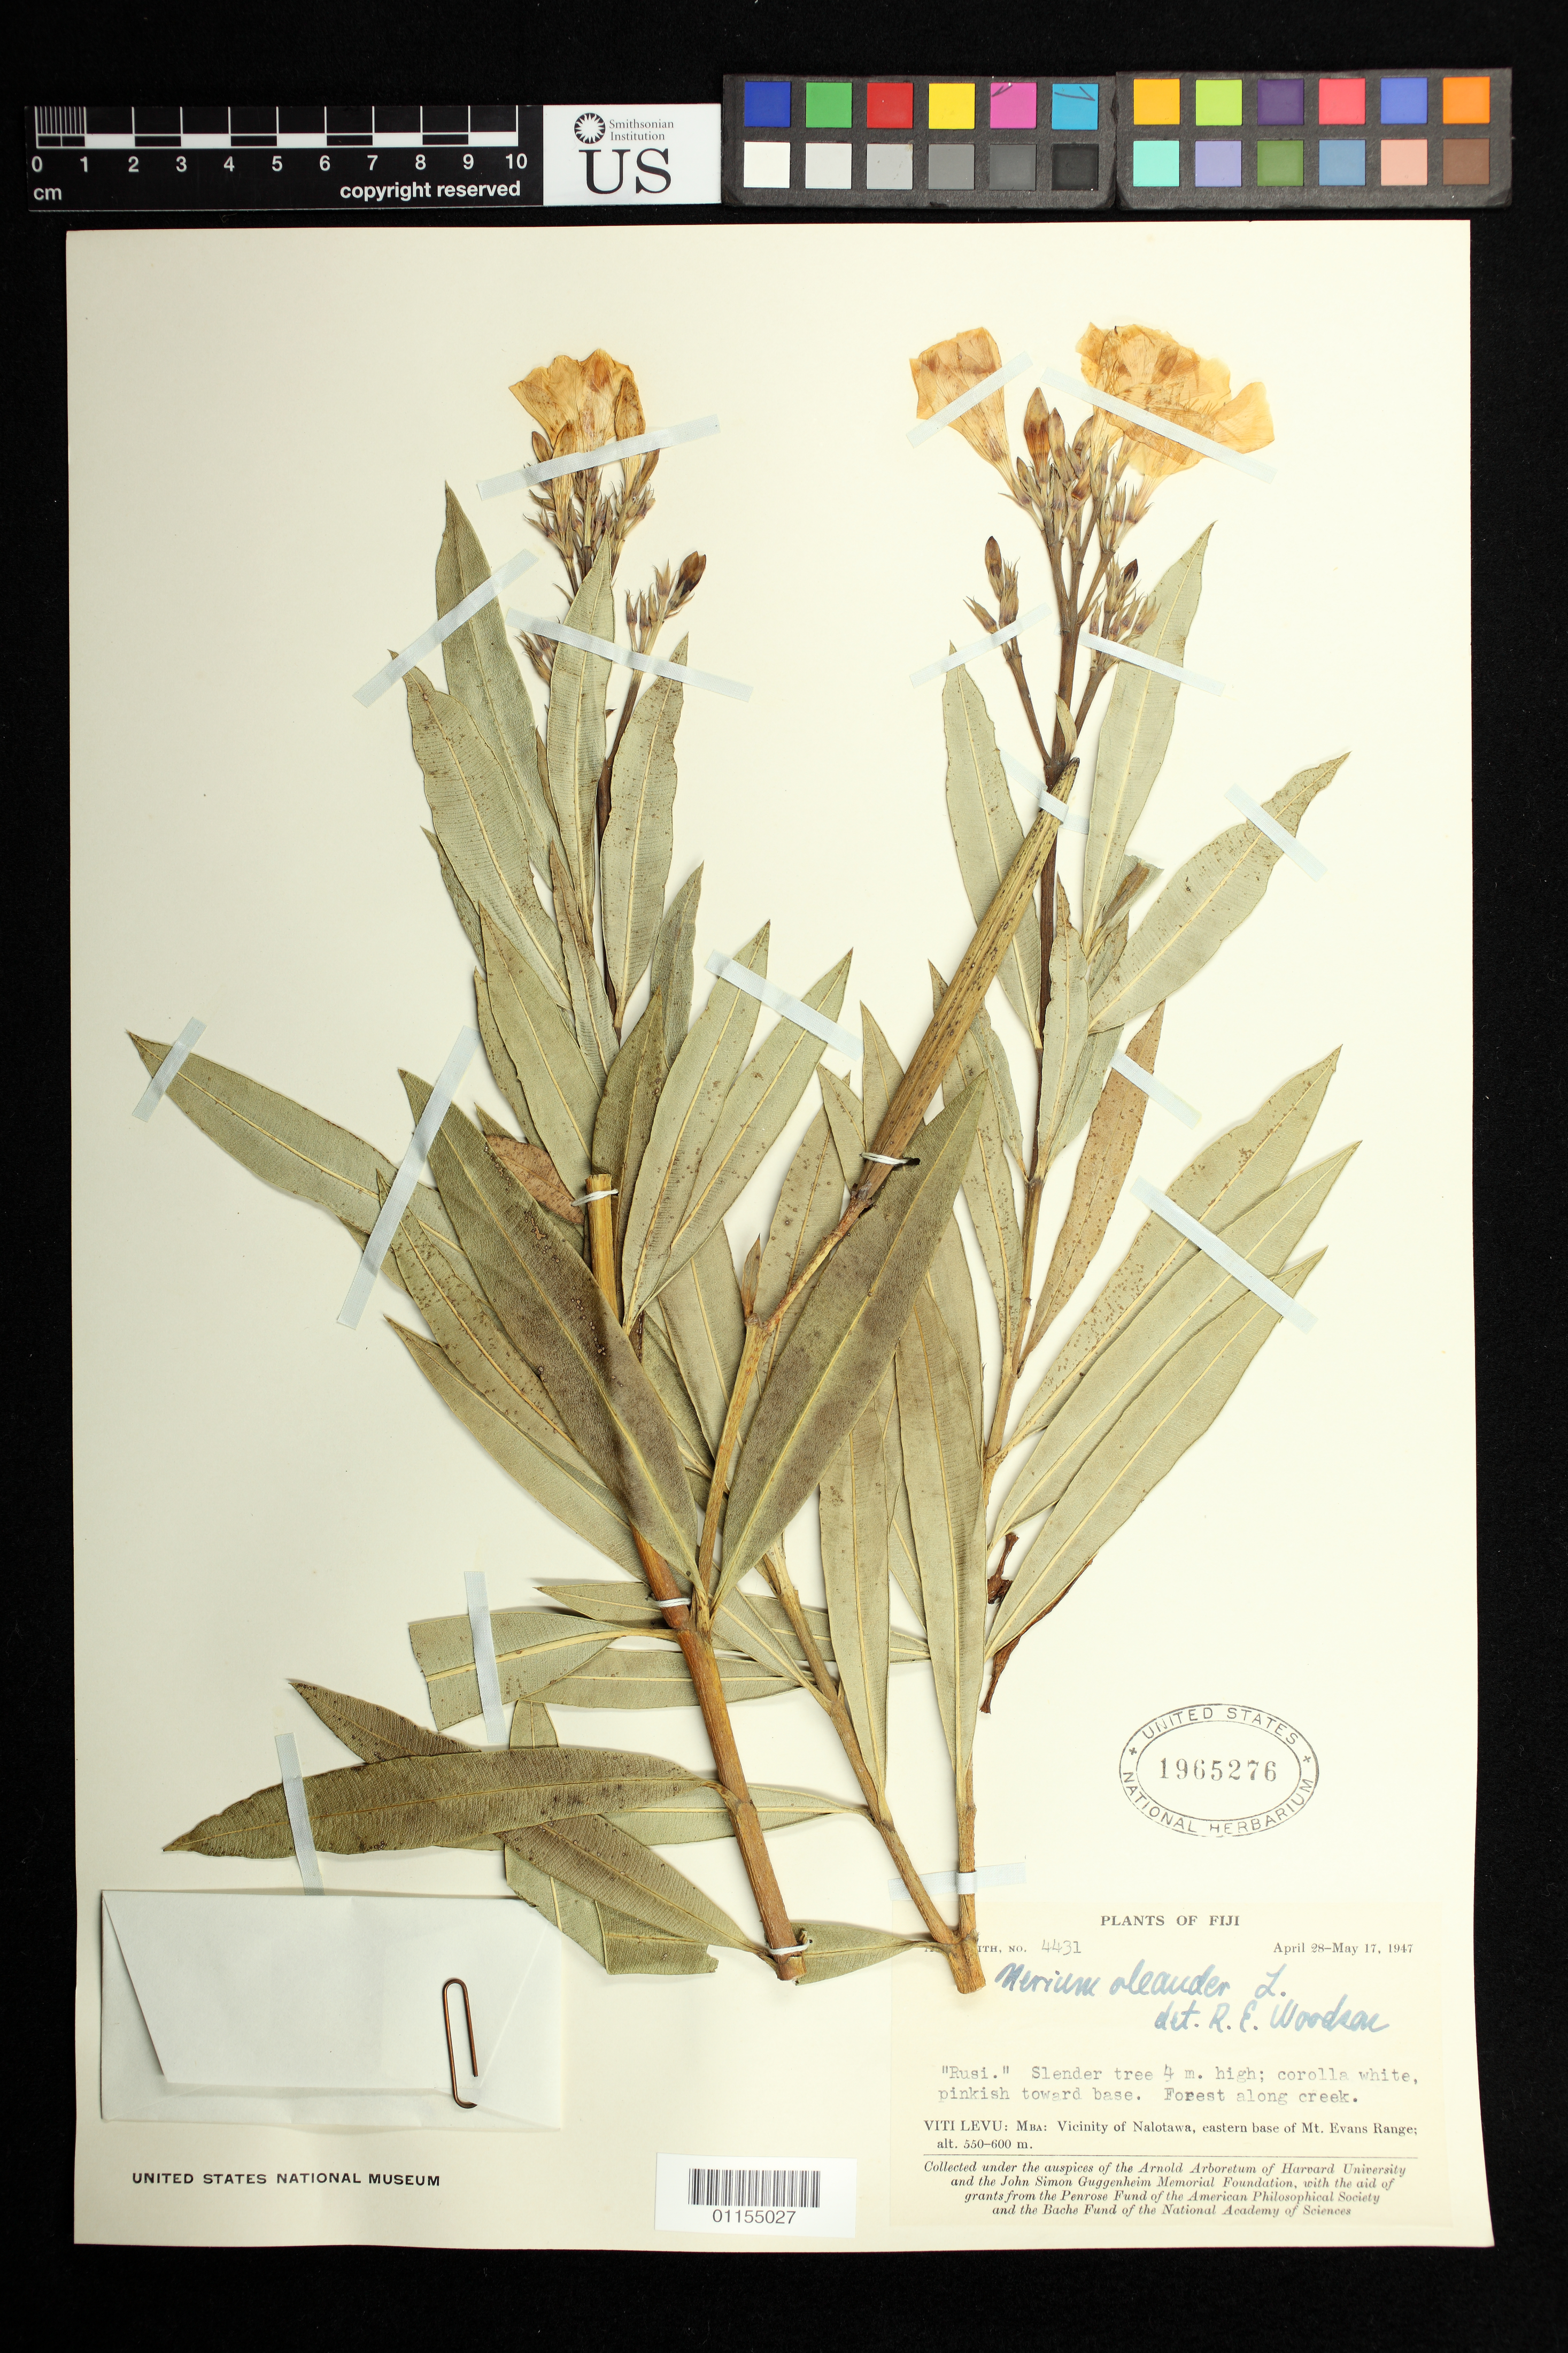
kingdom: Plantae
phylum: Tracheophyta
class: Magnoliopsida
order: Gentianales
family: Apocynaceae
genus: Nerium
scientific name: Nerium oleander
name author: L.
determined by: Woodson, R. E., Jr.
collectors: A. C. Smith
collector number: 4431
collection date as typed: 28 Apr 1947 to 17 May 1947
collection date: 1947-04-28/1947-05-17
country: Fiji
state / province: Western Division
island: Viti Levu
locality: Vicinity of nalotawa, eastern base of mt. evans range; in village.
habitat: forest along creek.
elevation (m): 550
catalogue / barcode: US 1965276